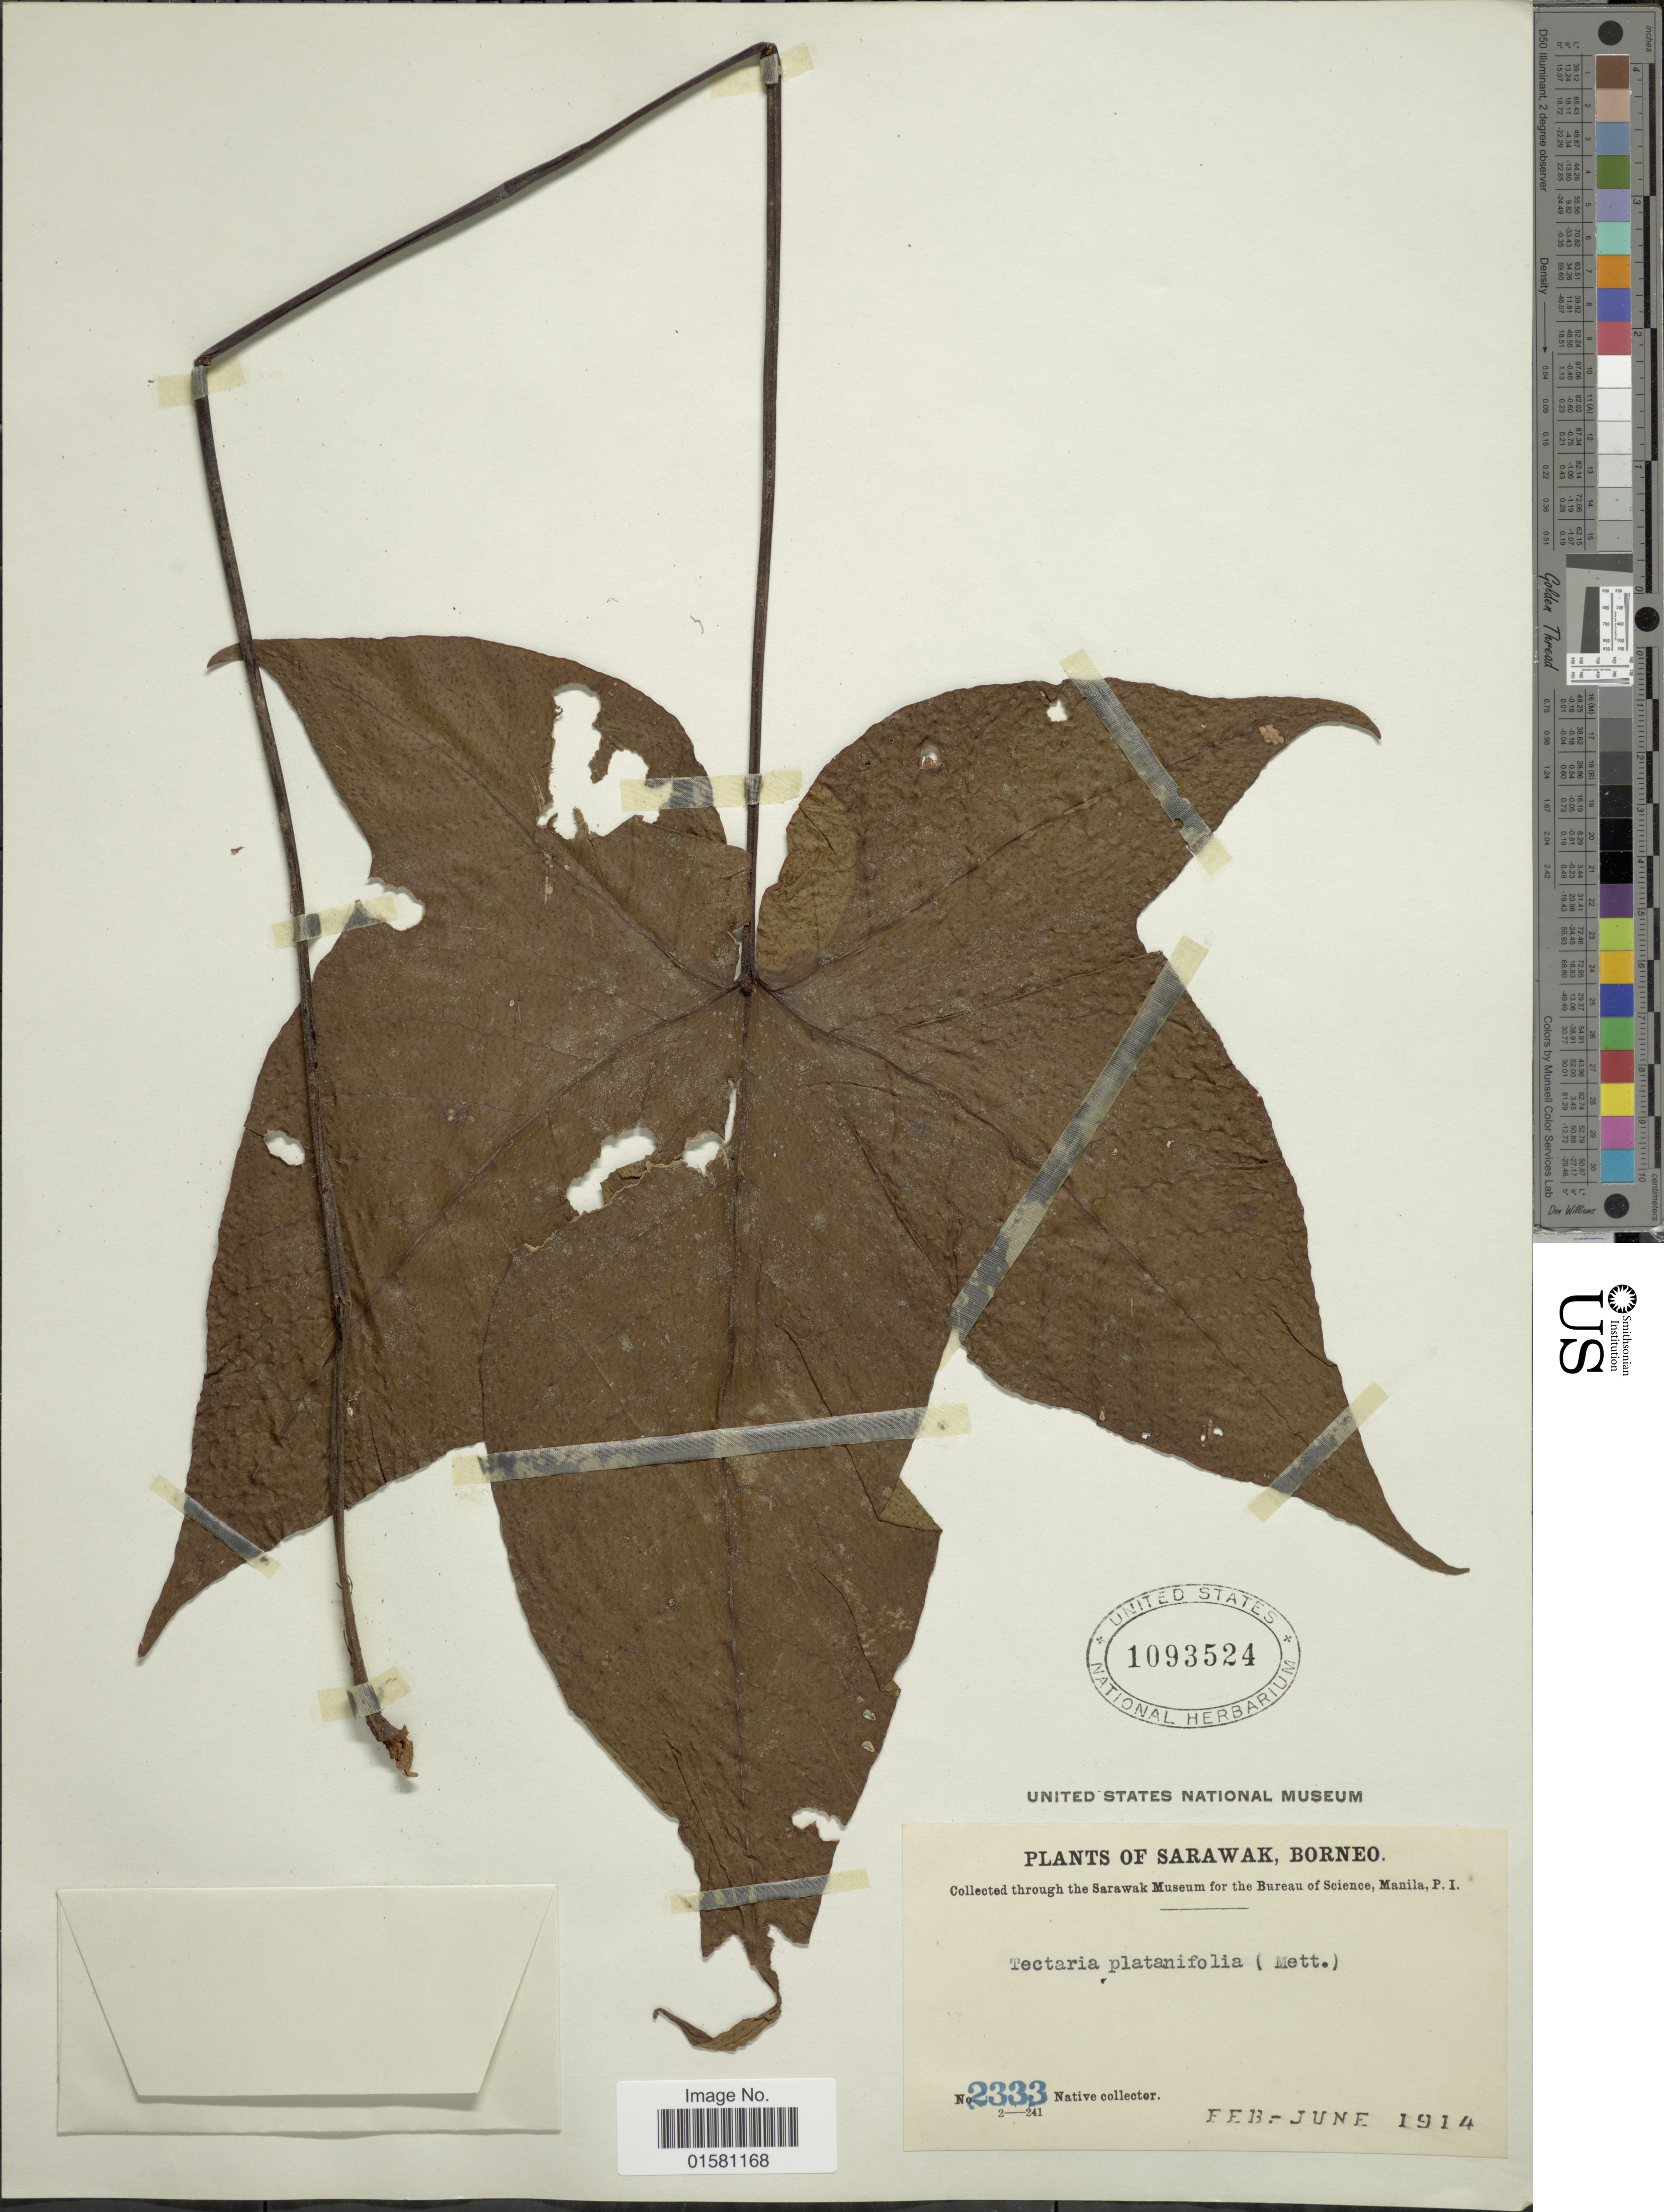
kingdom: Plantae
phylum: Tracheophyta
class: Polypodiopsida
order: Polypodiales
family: Tectariaceae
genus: Tectaria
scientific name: Tectaria palmata var. platanifolia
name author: (Mett.) Holttum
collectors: Native collector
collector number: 2333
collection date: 1914-02/1914-06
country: Malaysia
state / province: Sarawak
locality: Borneo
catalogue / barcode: US 1093524